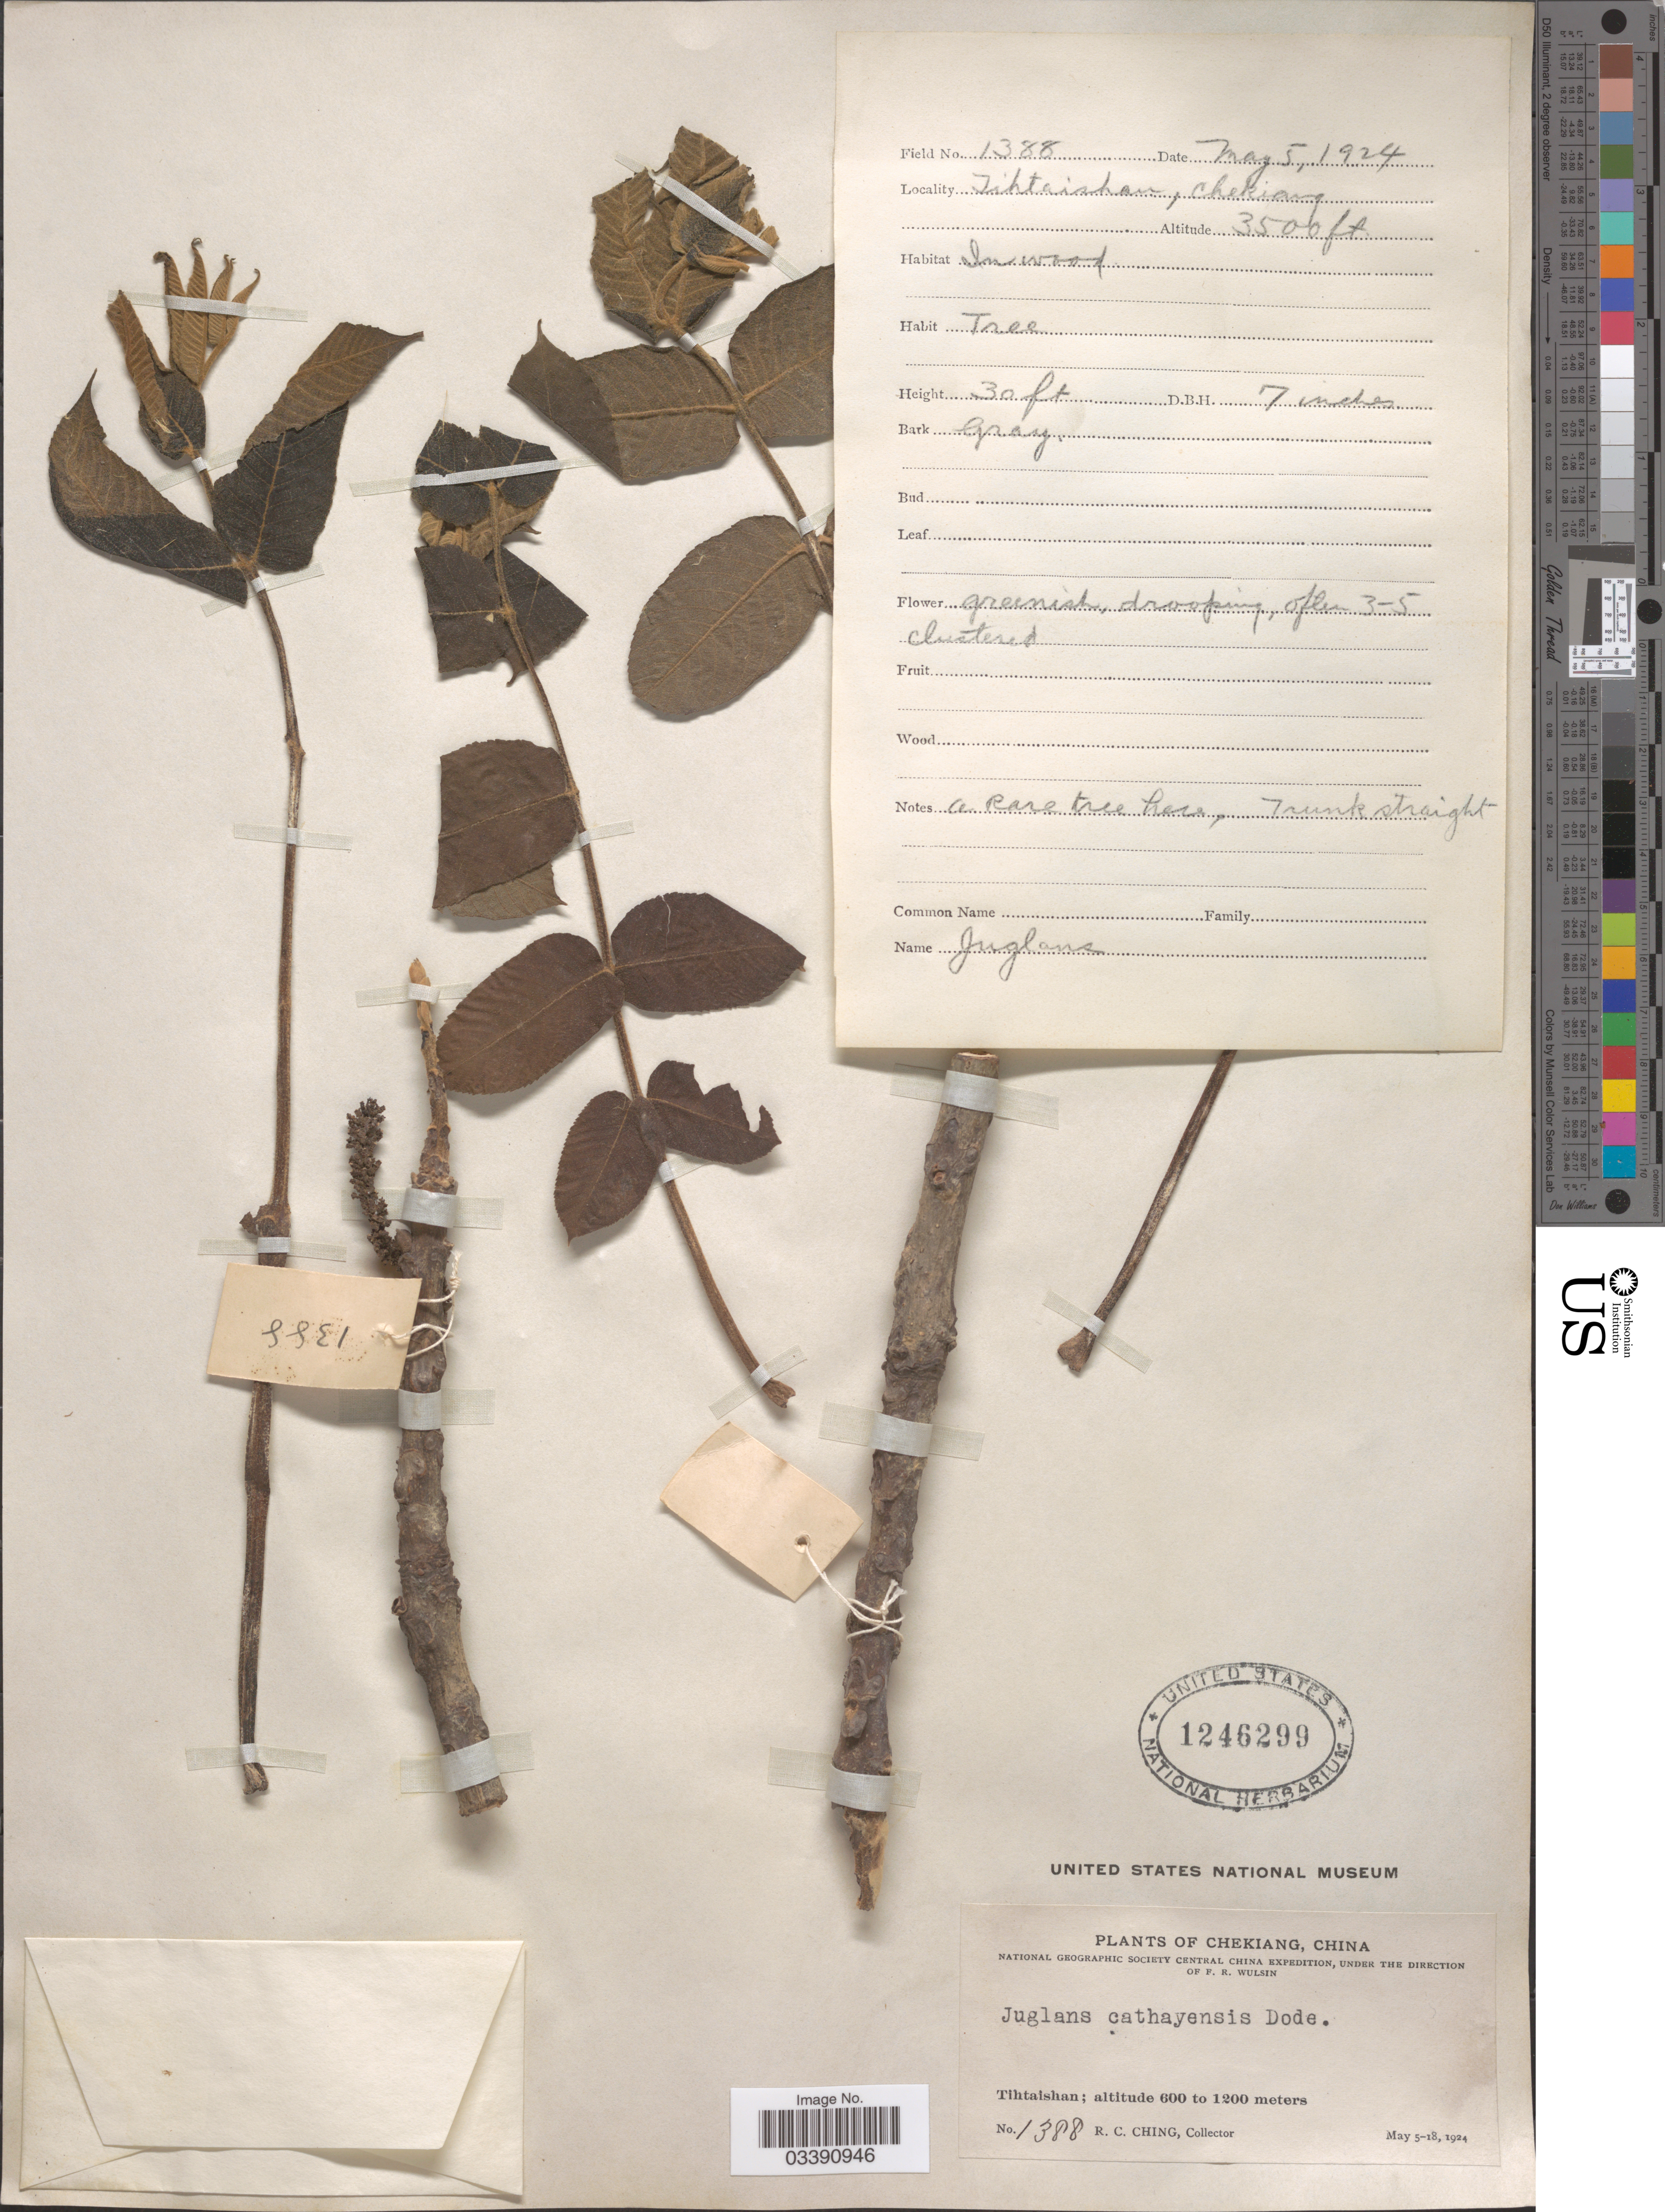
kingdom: Plantae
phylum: Tracheophyta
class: Magnoliopsida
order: Fagales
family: Juglandaceae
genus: Juglans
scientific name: Juglans cathayensis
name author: Dode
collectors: R. C. Ching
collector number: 1388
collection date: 1924-05-05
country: China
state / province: Zhejiang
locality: Chekiang. Tihtaishan.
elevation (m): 1067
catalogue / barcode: US 1246299